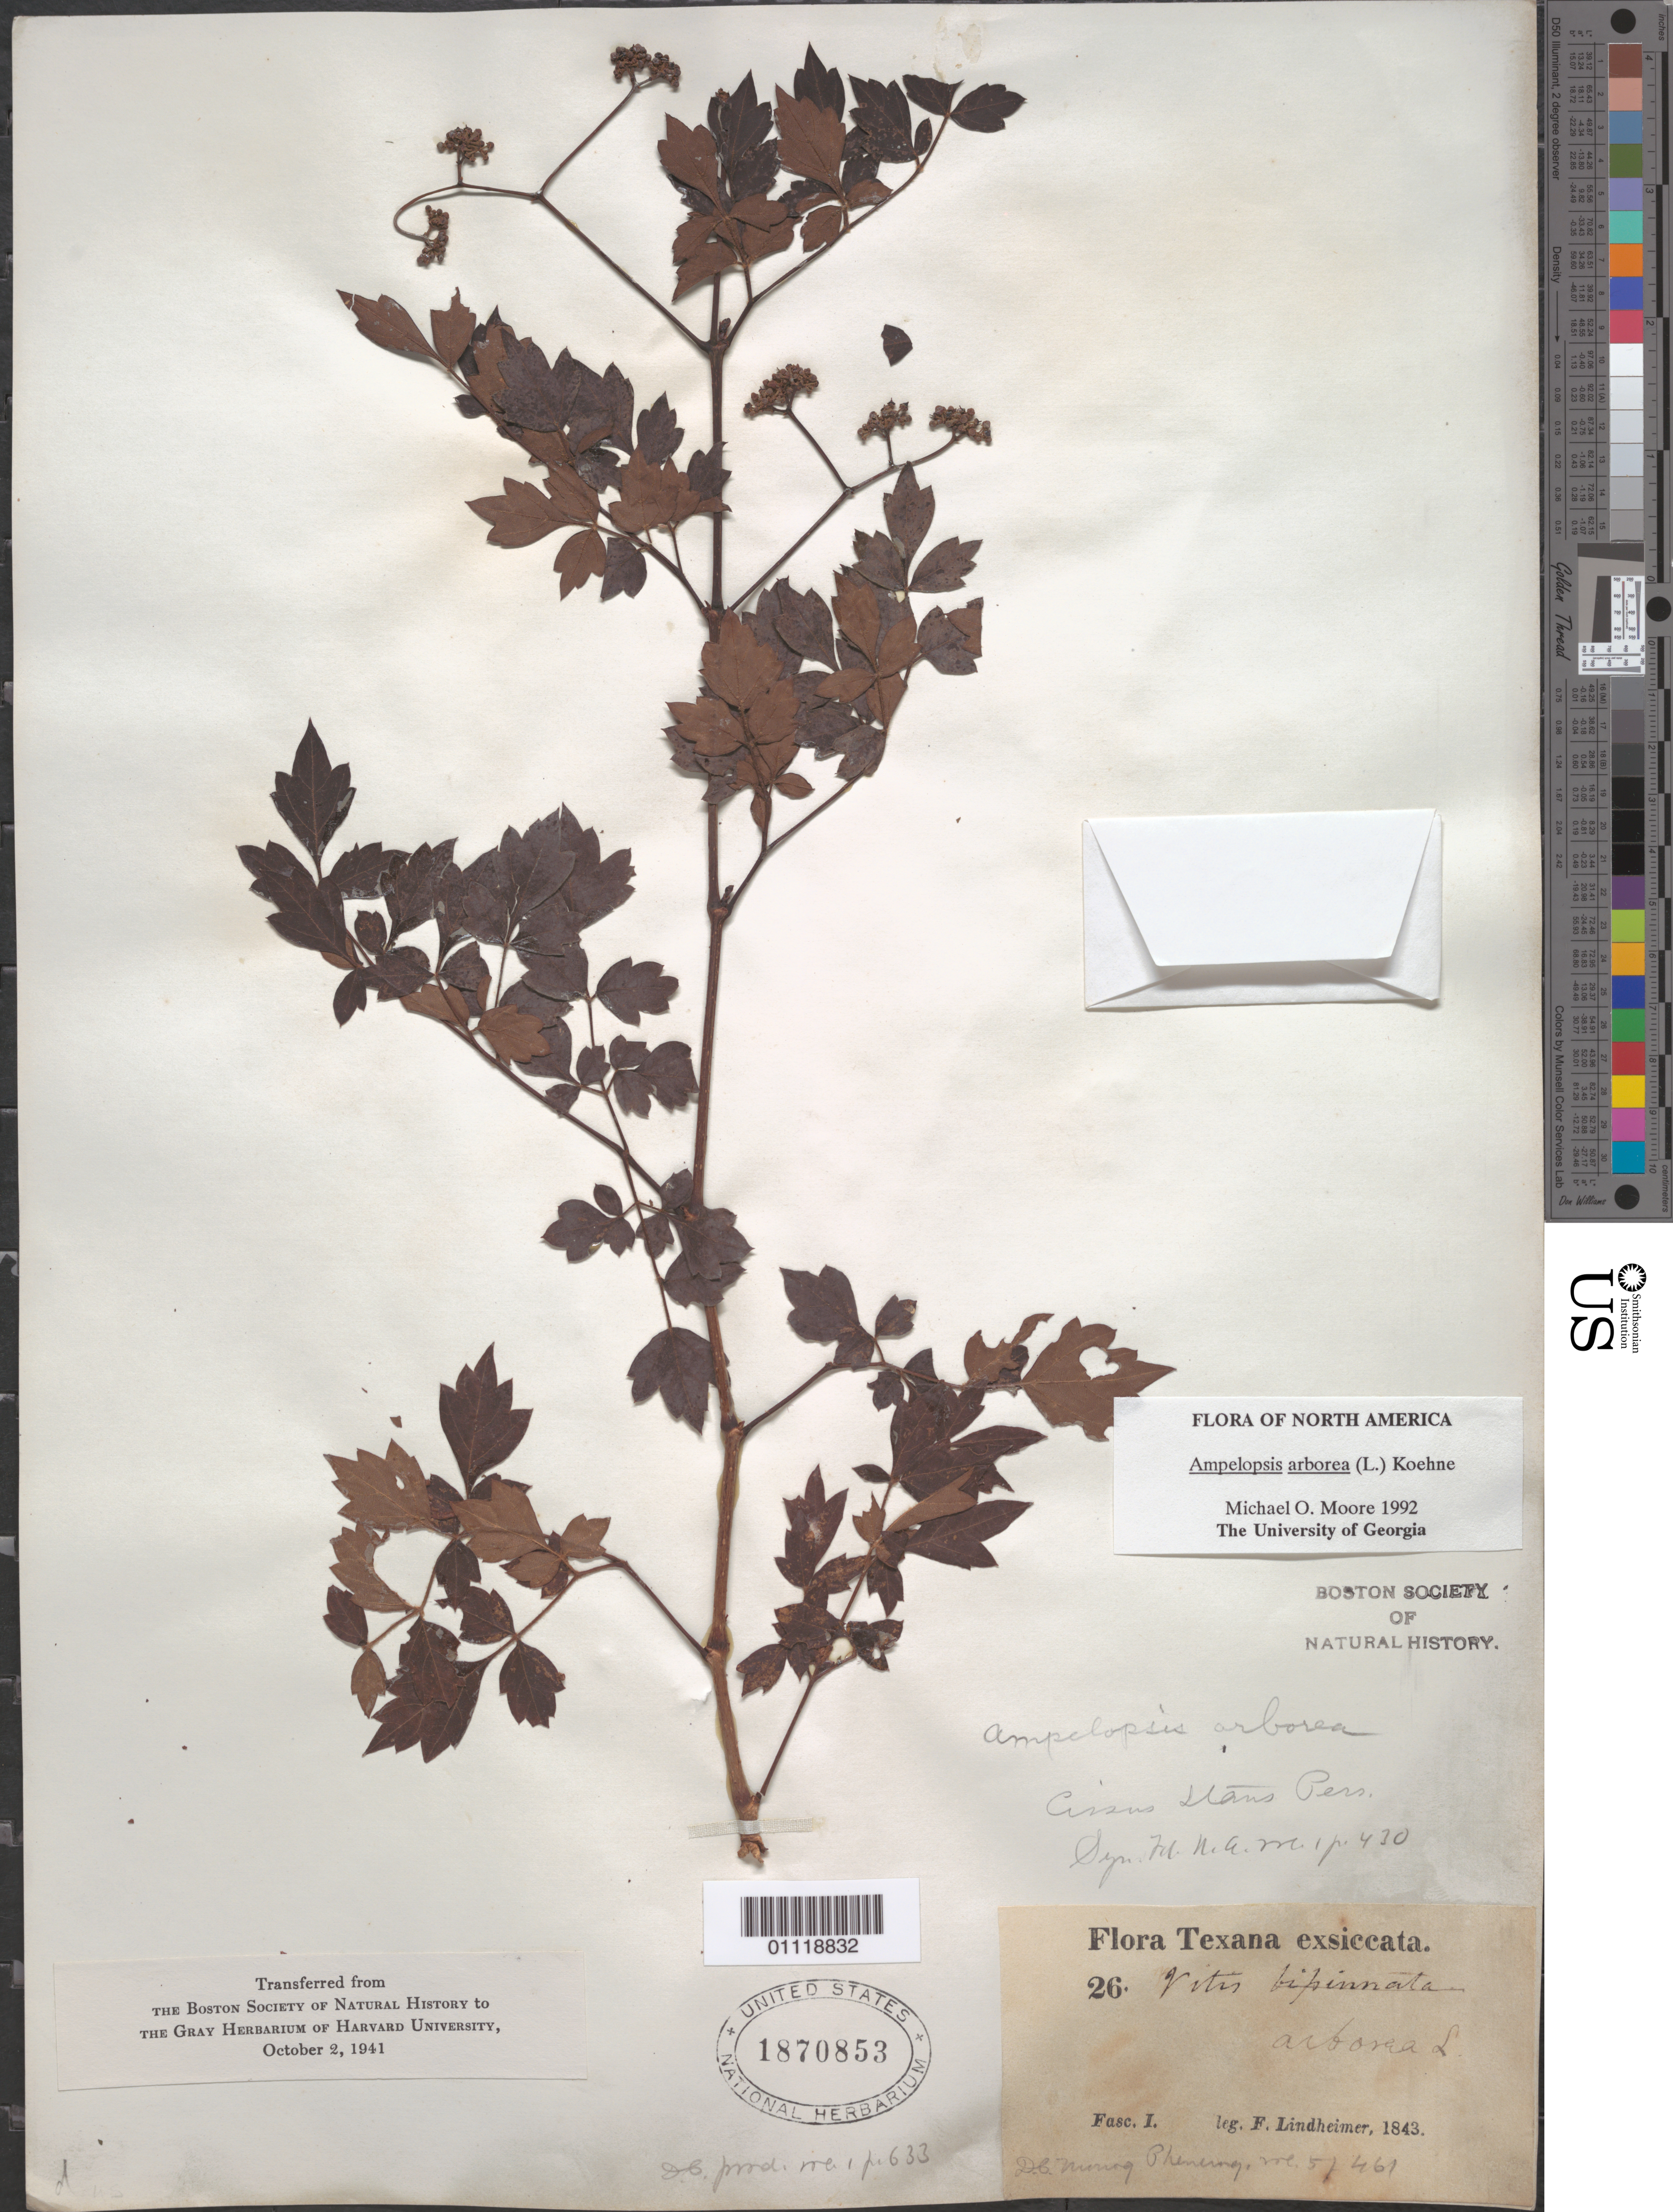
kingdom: Plantae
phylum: Tracheophyta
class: Magnoliopsida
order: Vitales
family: Vitaceae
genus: Ampelopsis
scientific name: Ampelopsis arborea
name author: (L.) Koehne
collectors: F. J. Lindheimer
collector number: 26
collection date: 1843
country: United States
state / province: Texas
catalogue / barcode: US 1870853